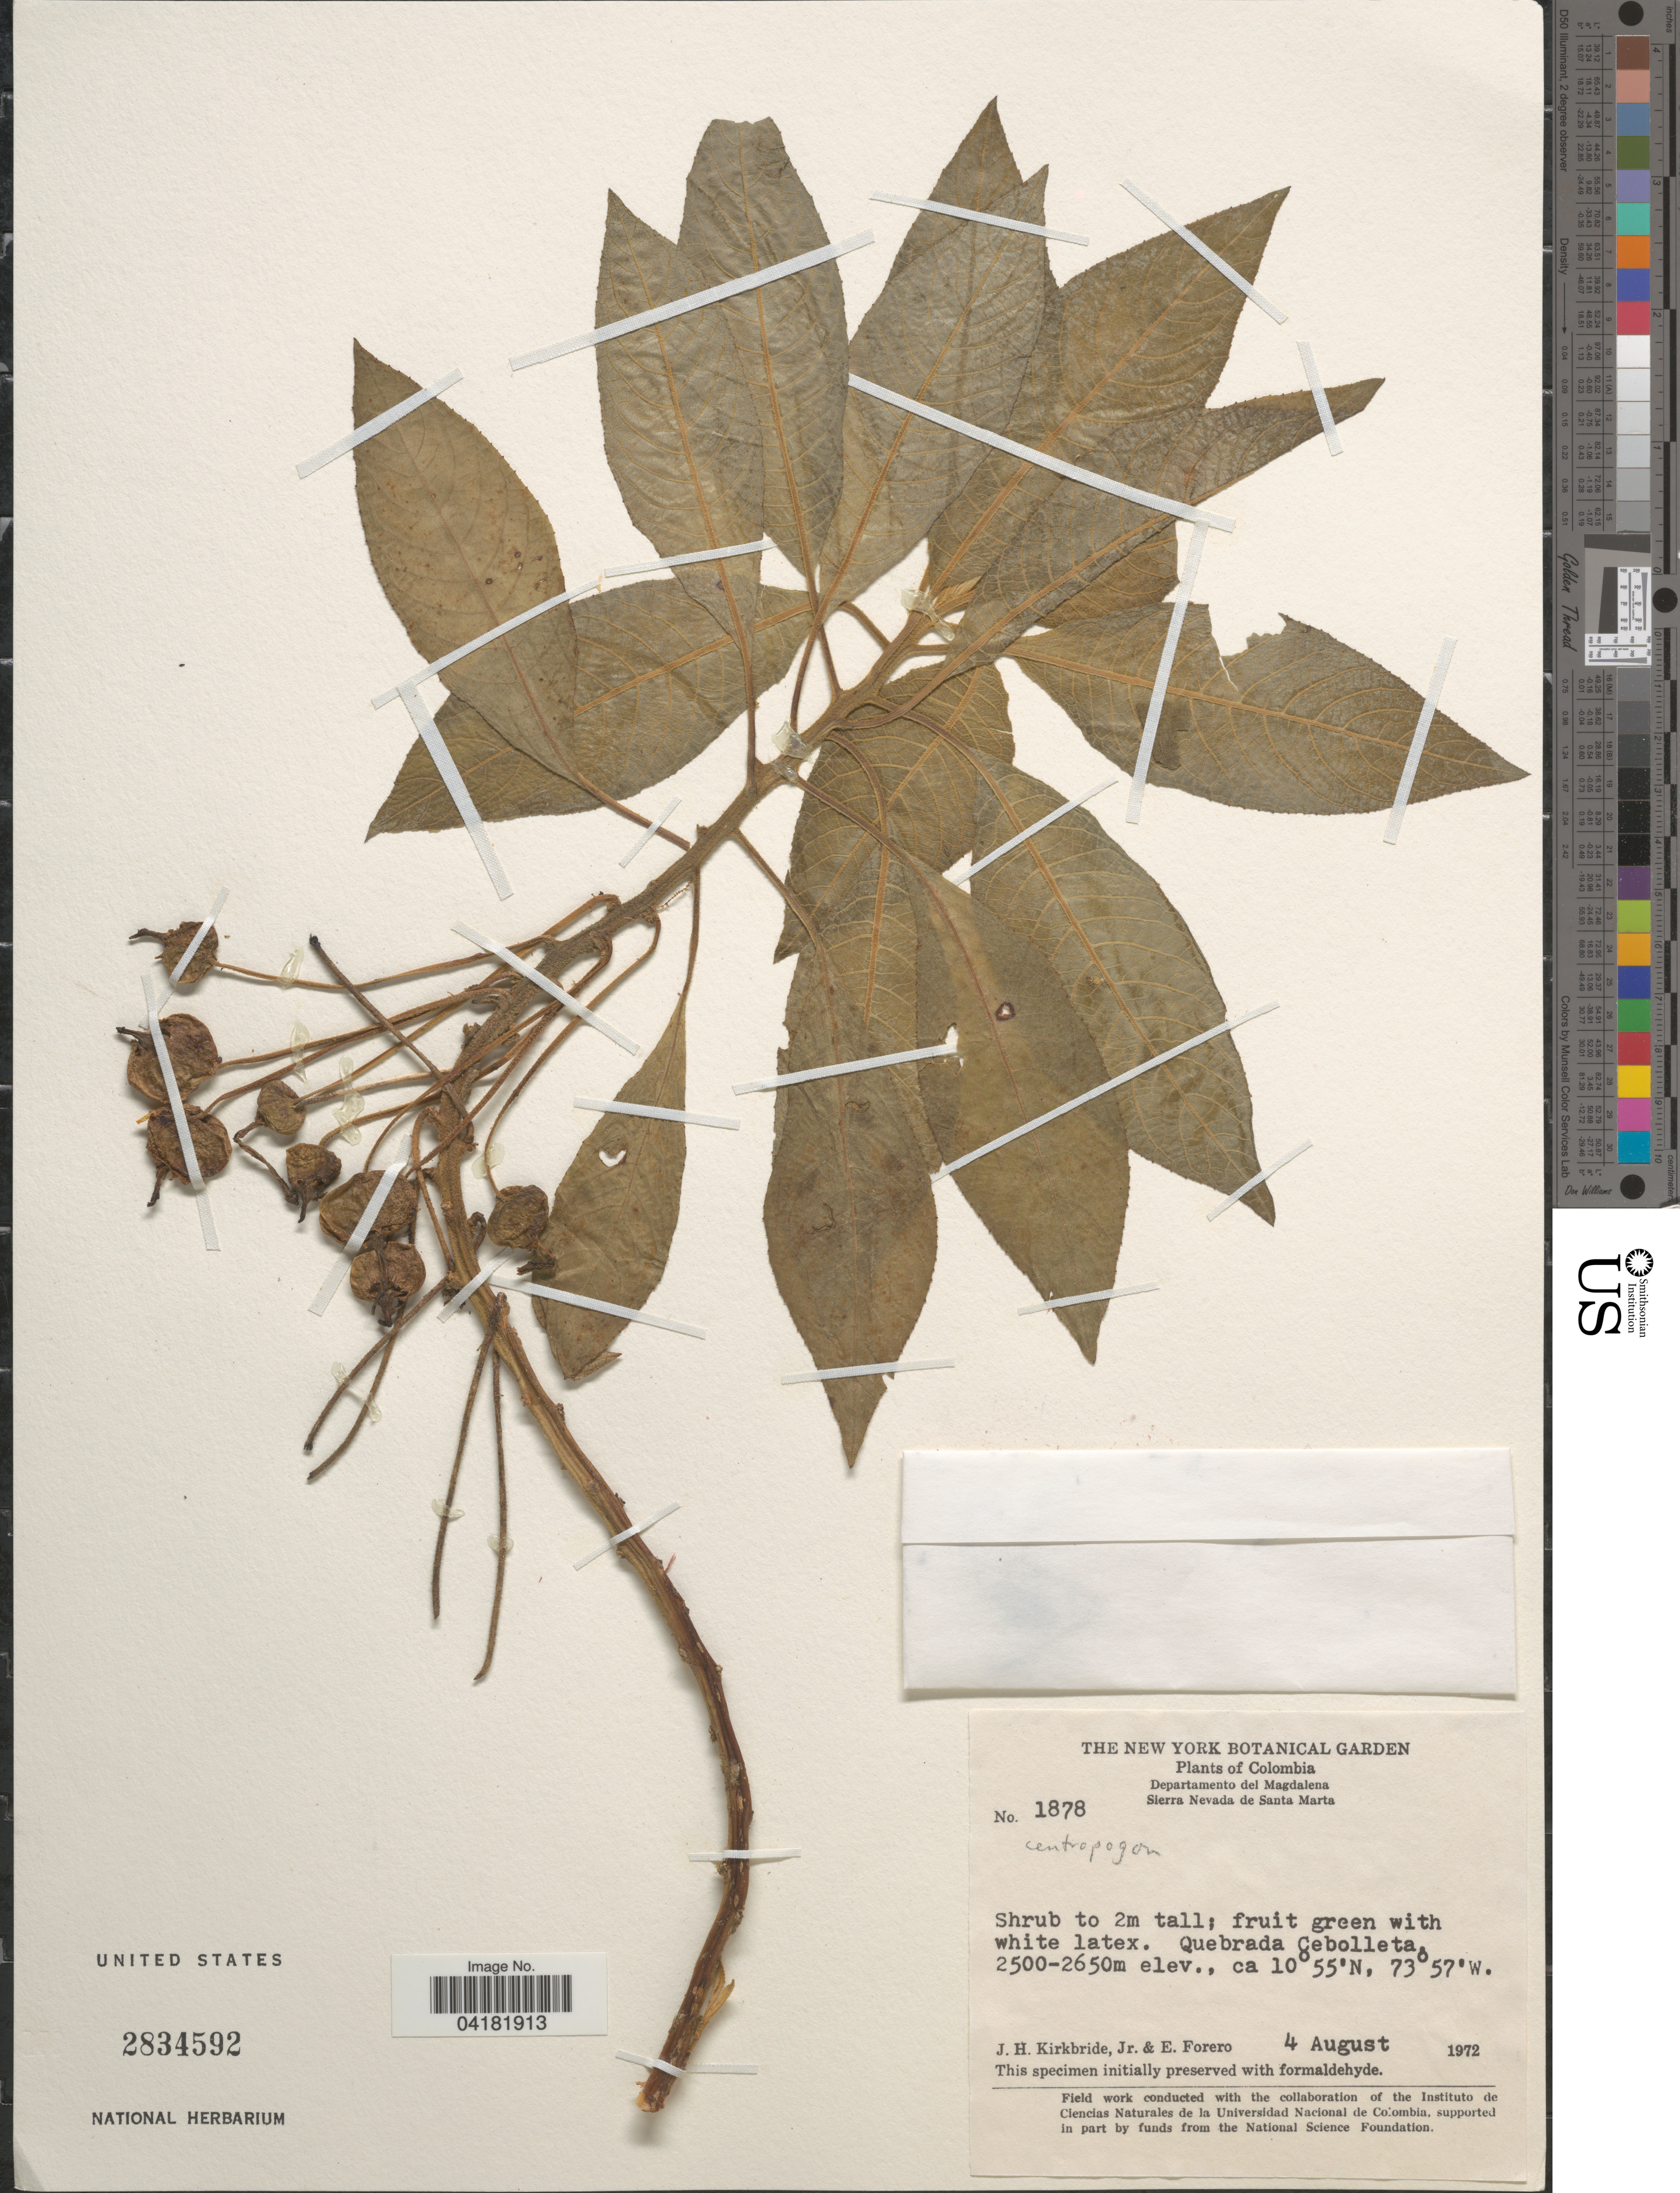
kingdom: Plantae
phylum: Tracheophyta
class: Magnoliopsida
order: Asterales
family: Campanulaceae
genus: Centropogon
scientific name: Centropogon sp.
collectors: J. H. Kirkbride & E. Forero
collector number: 1878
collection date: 1972-08-04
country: Colombia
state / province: Magdalena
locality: Departamento del Magdalena. Sierra Nevada de Santa Marta. Quebrada Cebolleta.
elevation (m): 2500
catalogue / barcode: US 2834592